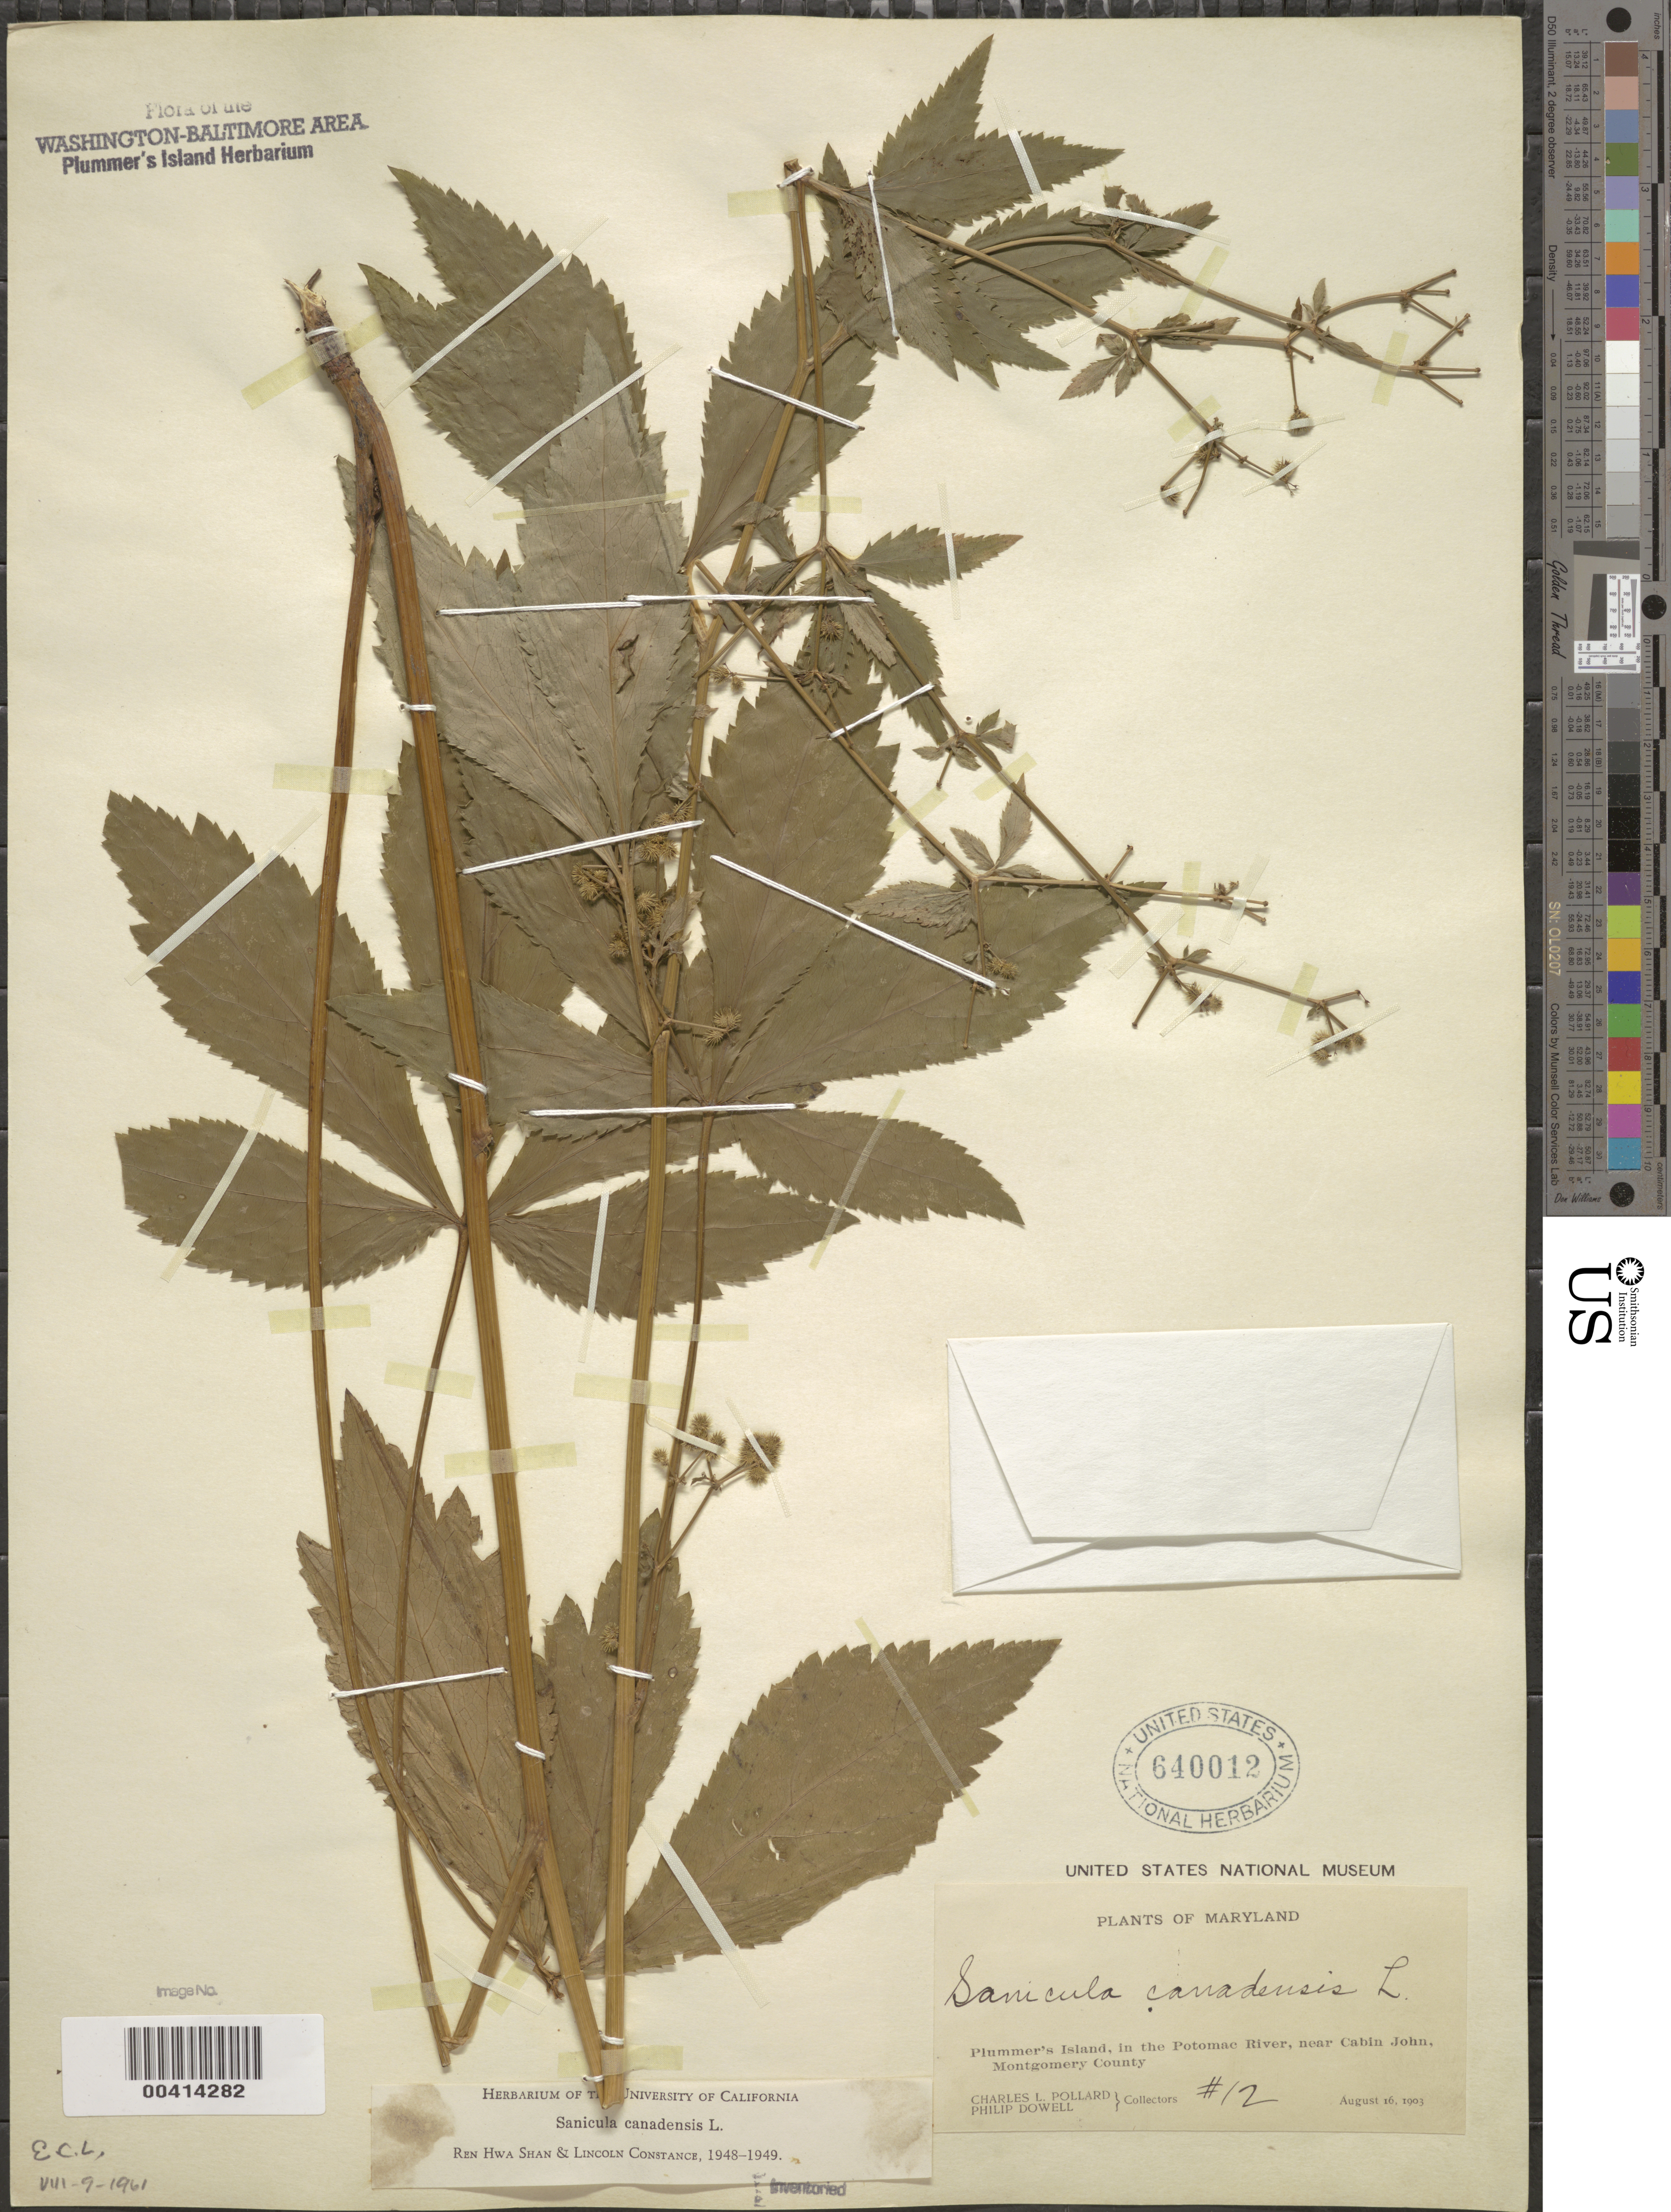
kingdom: Plantae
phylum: Tracheophyta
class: Magnoliopsida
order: Apiales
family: Apiaceae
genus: Sanicula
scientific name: Sanicula canadensis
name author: L.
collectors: C. L. Pollard & P. Dowell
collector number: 12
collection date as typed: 16 Aug 1903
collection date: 1903-08-16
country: United States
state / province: Maryland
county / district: Montgomery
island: Plummers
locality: Plummer's Island C. & O. Canal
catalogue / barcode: US 640012